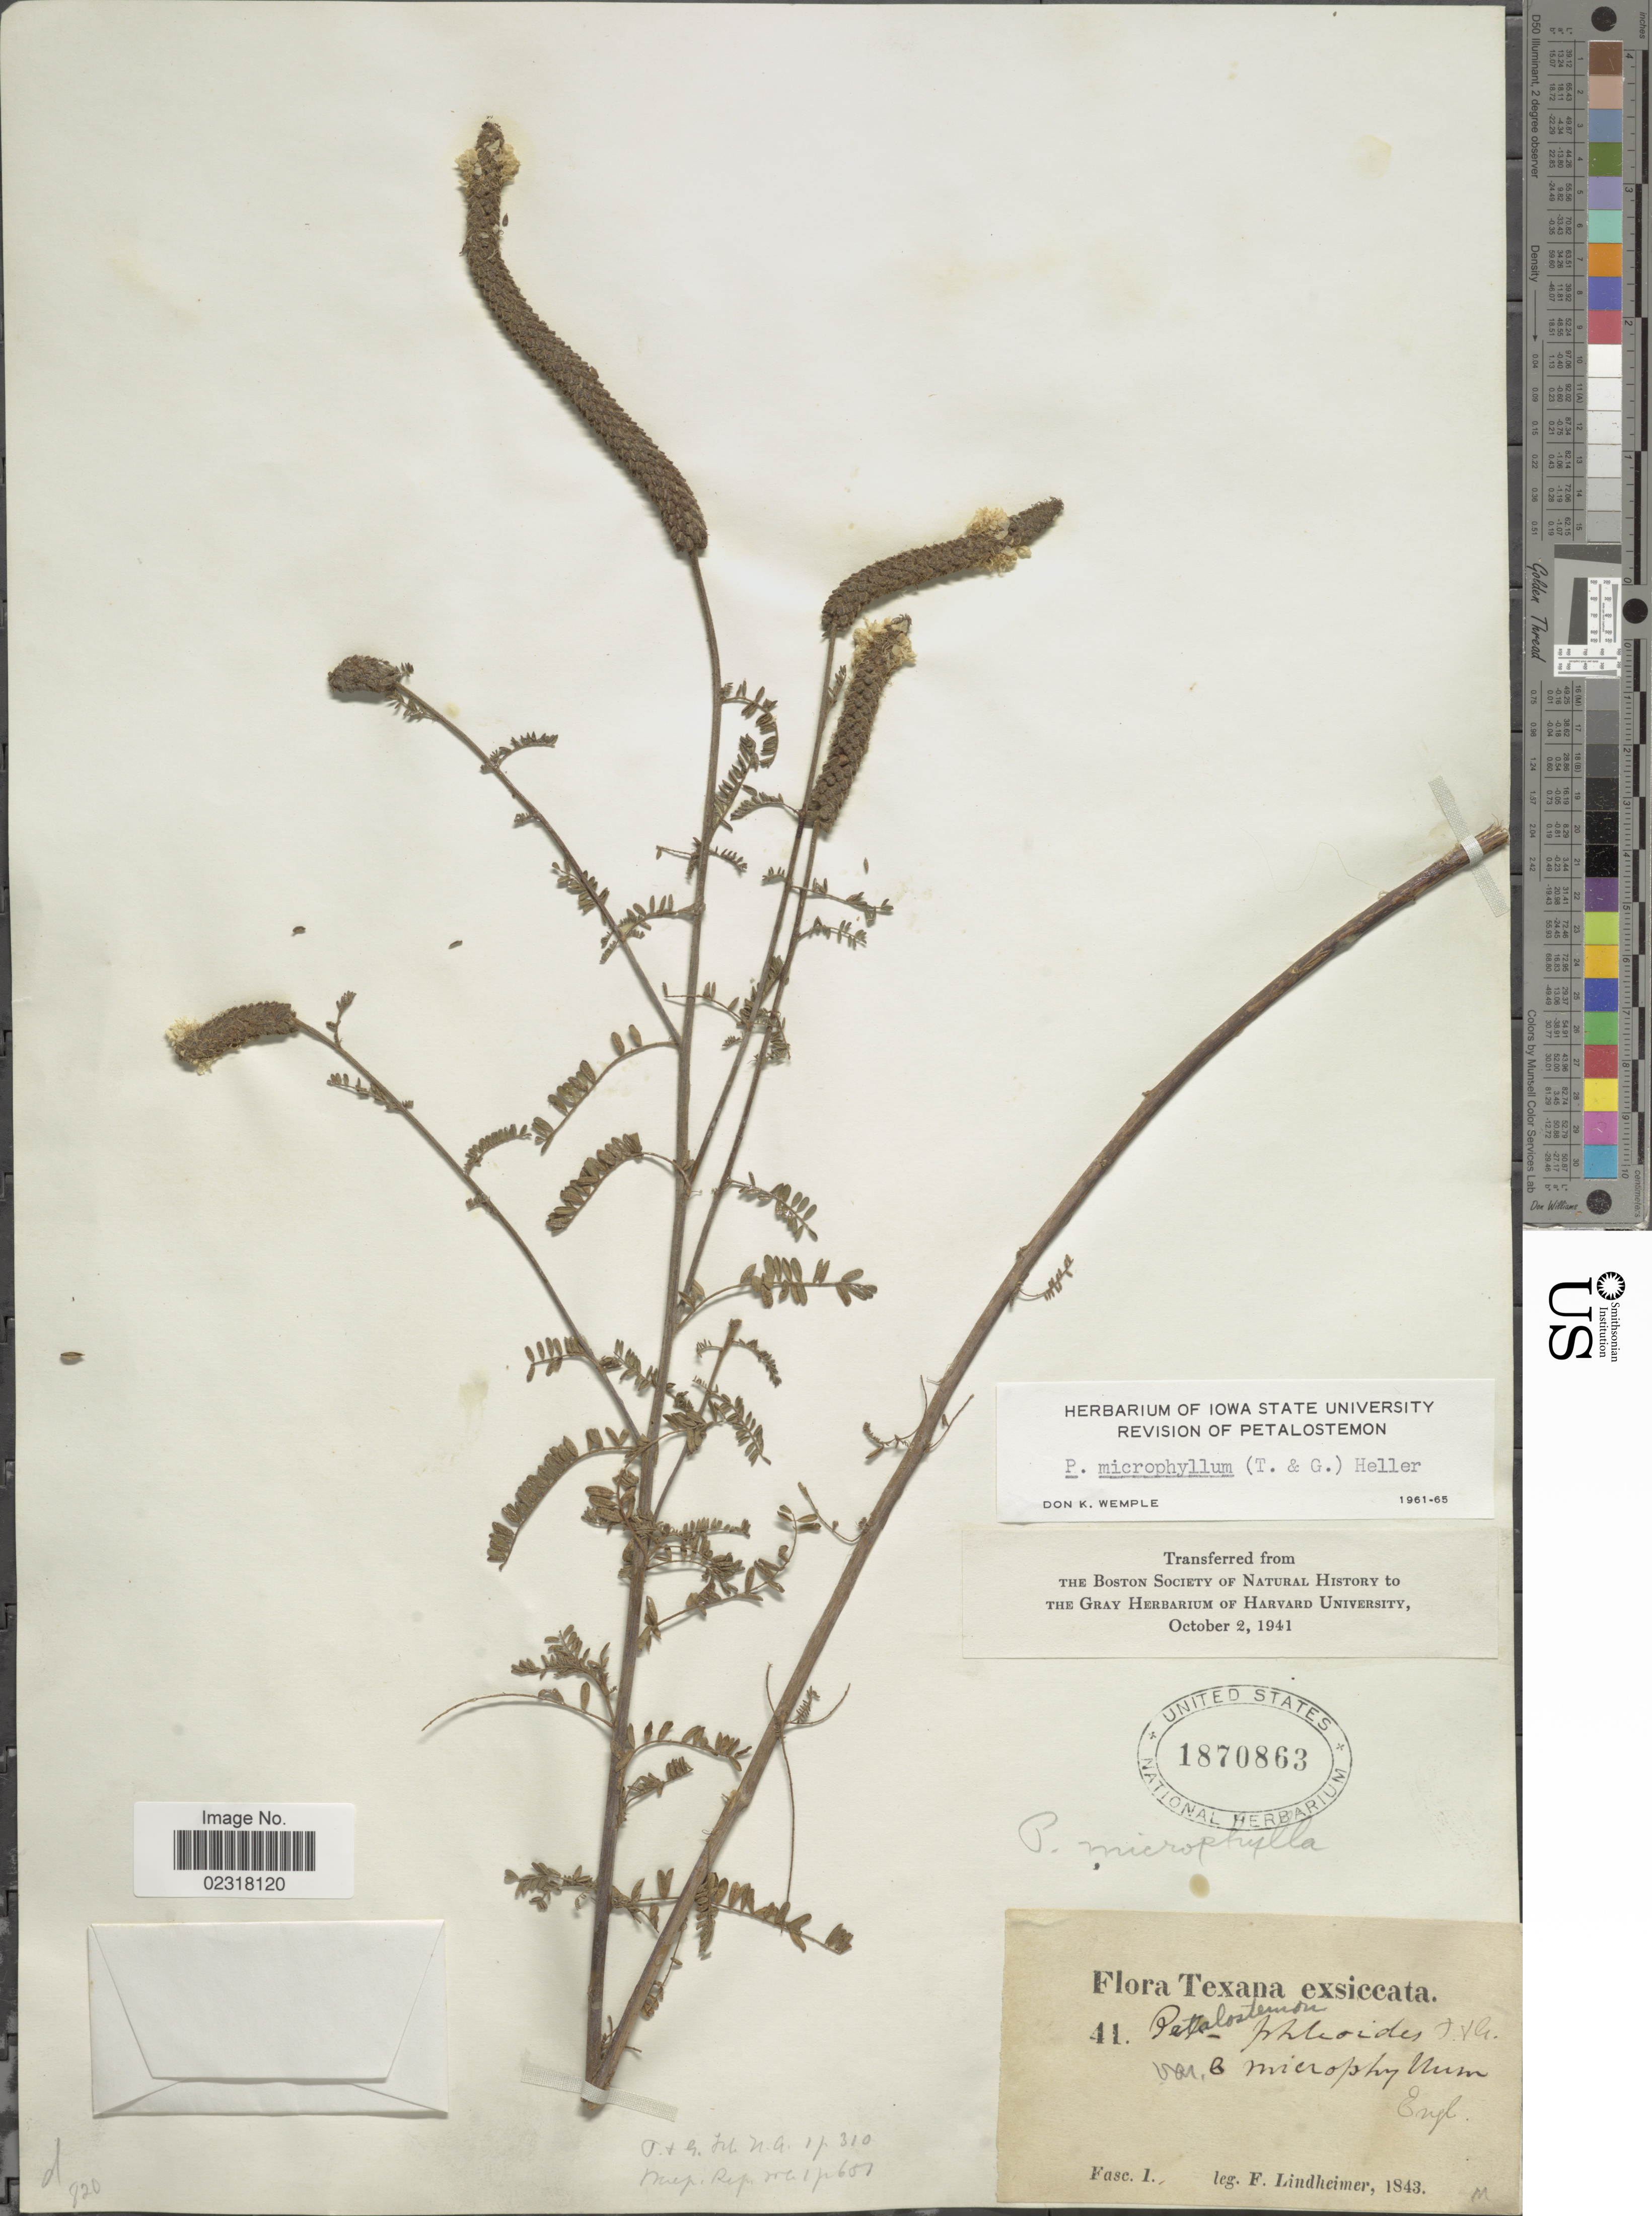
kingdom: Plantae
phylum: Tracheophyta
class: Magnoliopsida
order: Fabales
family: Fabaceae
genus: Dalea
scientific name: Dalea phleoides var. microphylla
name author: (Torr. & A. Gray) Barneby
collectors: F. Lindheimer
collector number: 41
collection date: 1843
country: United States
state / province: Texas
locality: Texana.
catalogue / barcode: US 1870863